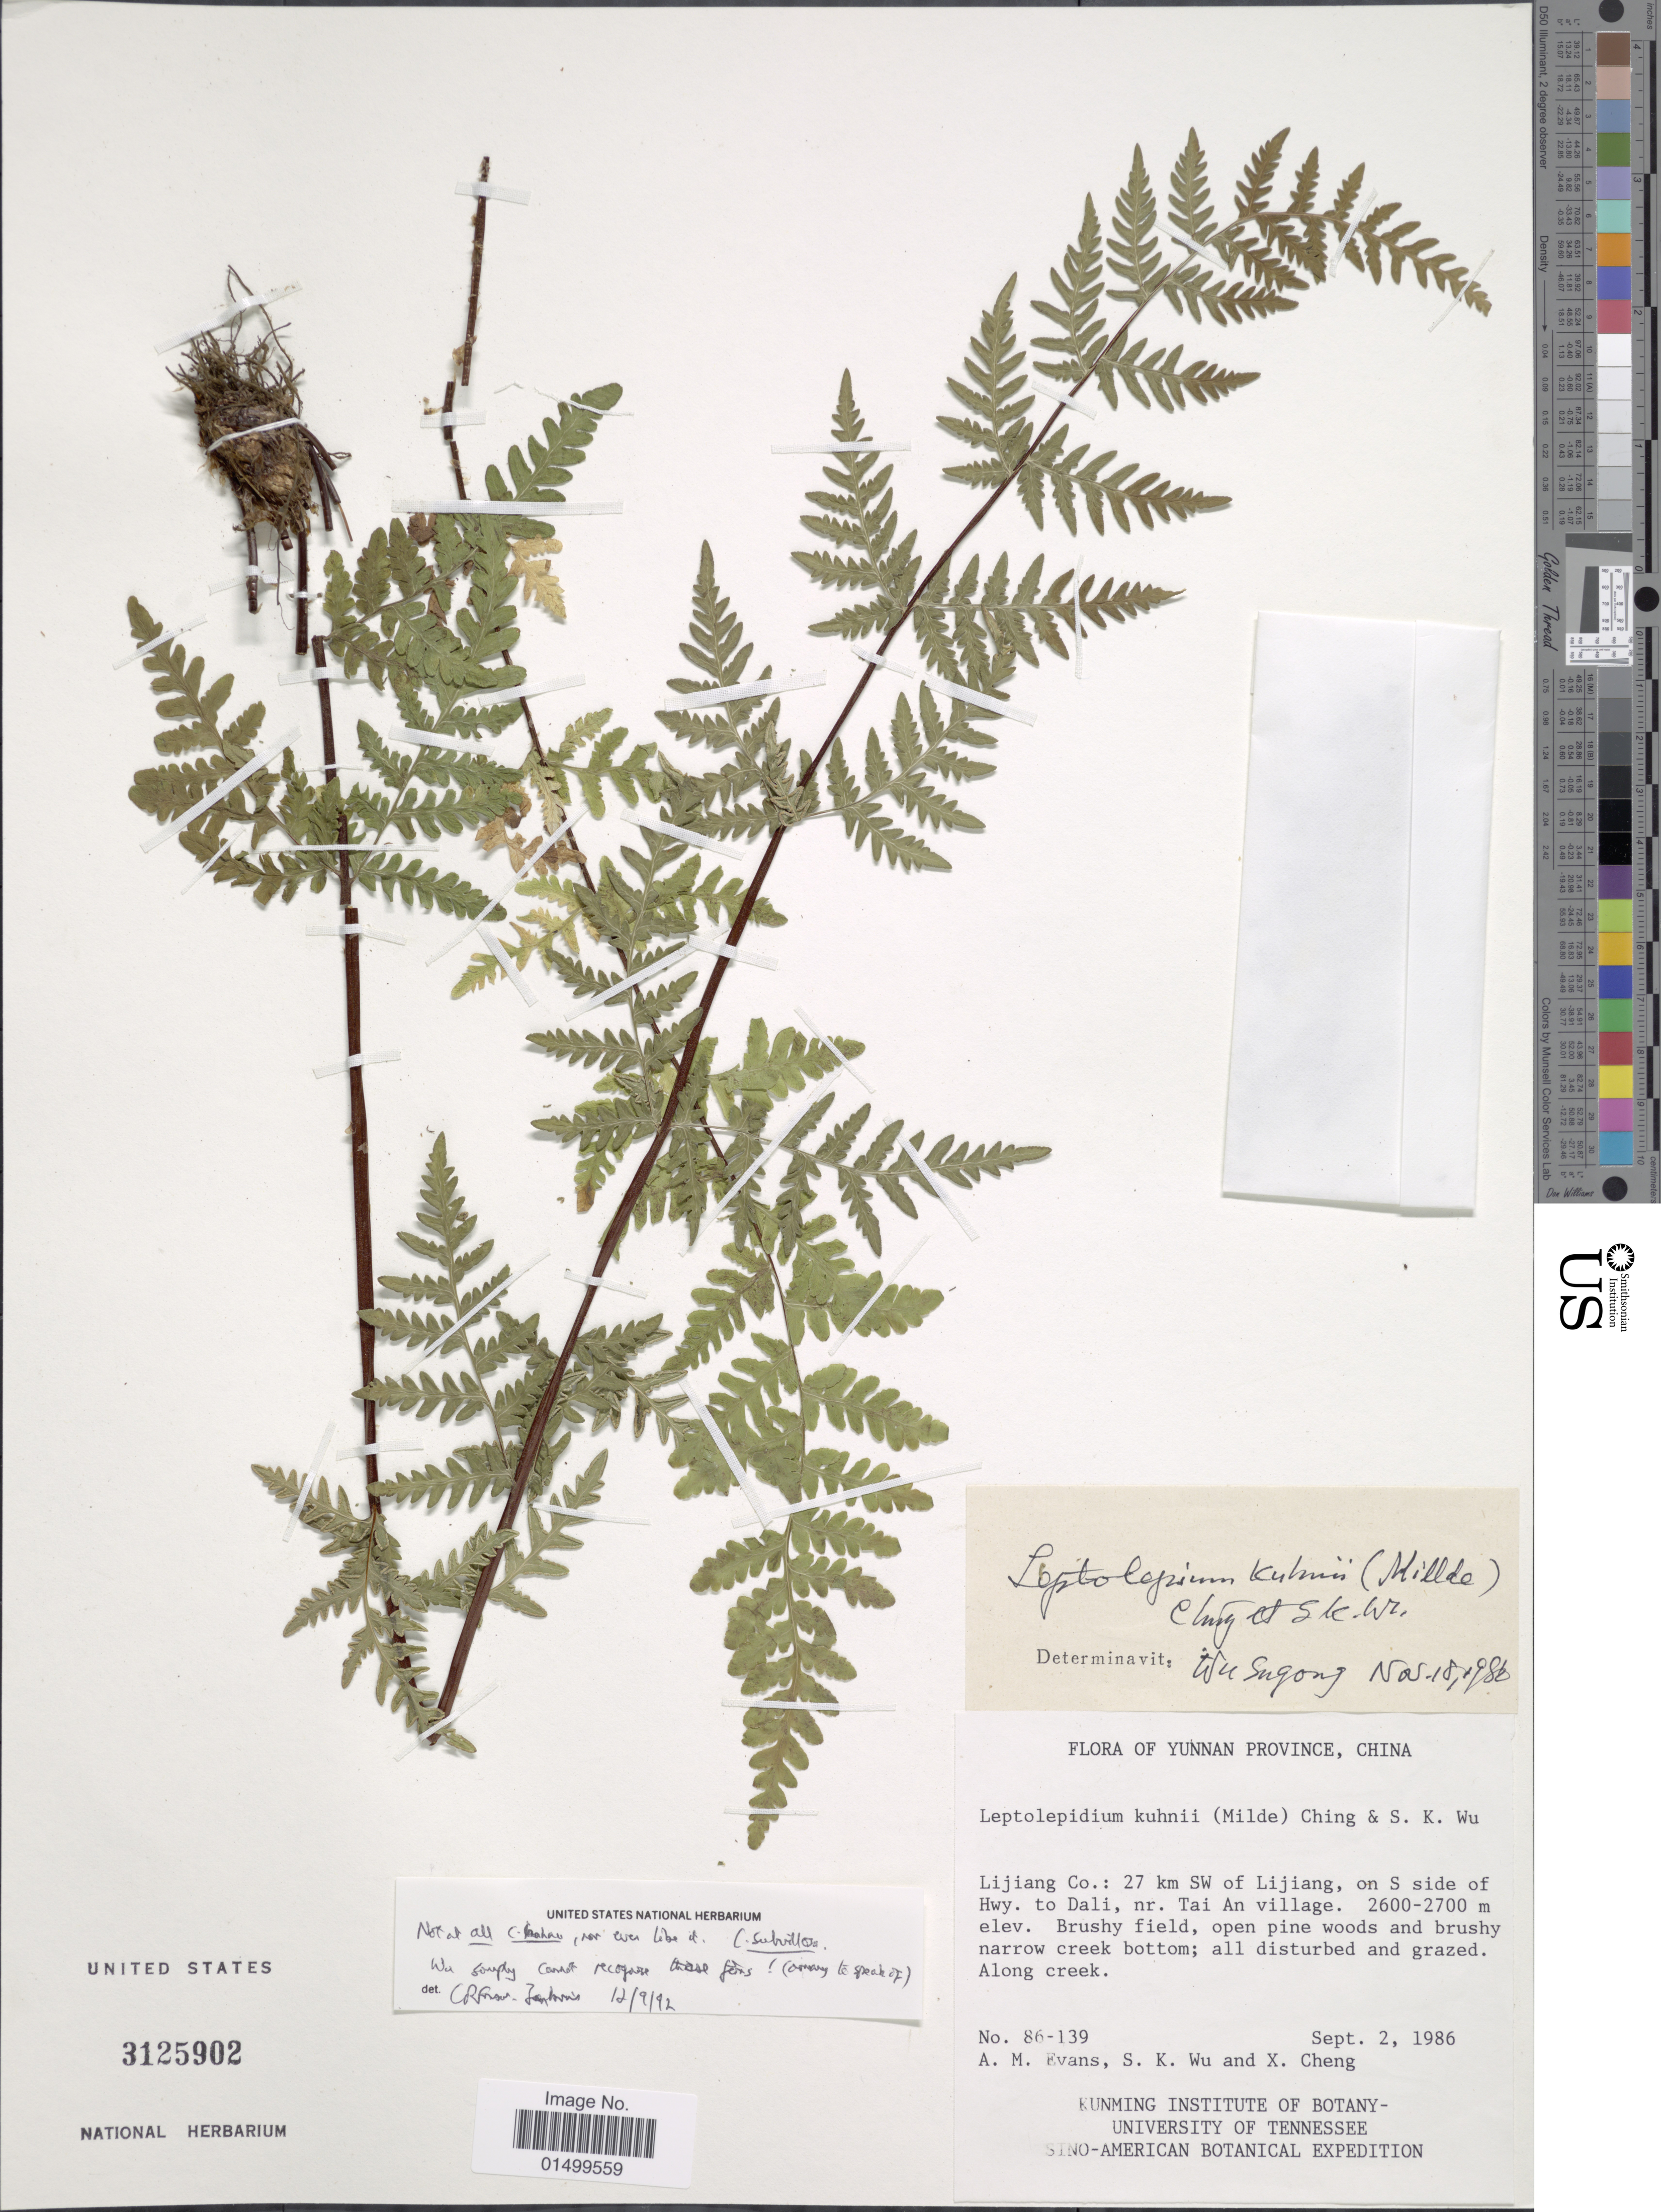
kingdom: Plantae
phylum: Tracheophyta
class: Polypodiopsida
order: Polypodiales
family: Pteridaceae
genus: Cheilanthes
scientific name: Cheilanthes kuhnii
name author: Milde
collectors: A. M. Evans, S. K. Wu & X. Cheng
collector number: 86-139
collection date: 1986-09-02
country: China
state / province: Yunnan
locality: Lijiang Co.: 27 km SW of Lijiang, on S side of Hwy. to Dali, nr Tai An village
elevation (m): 2600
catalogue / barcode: US 3125902